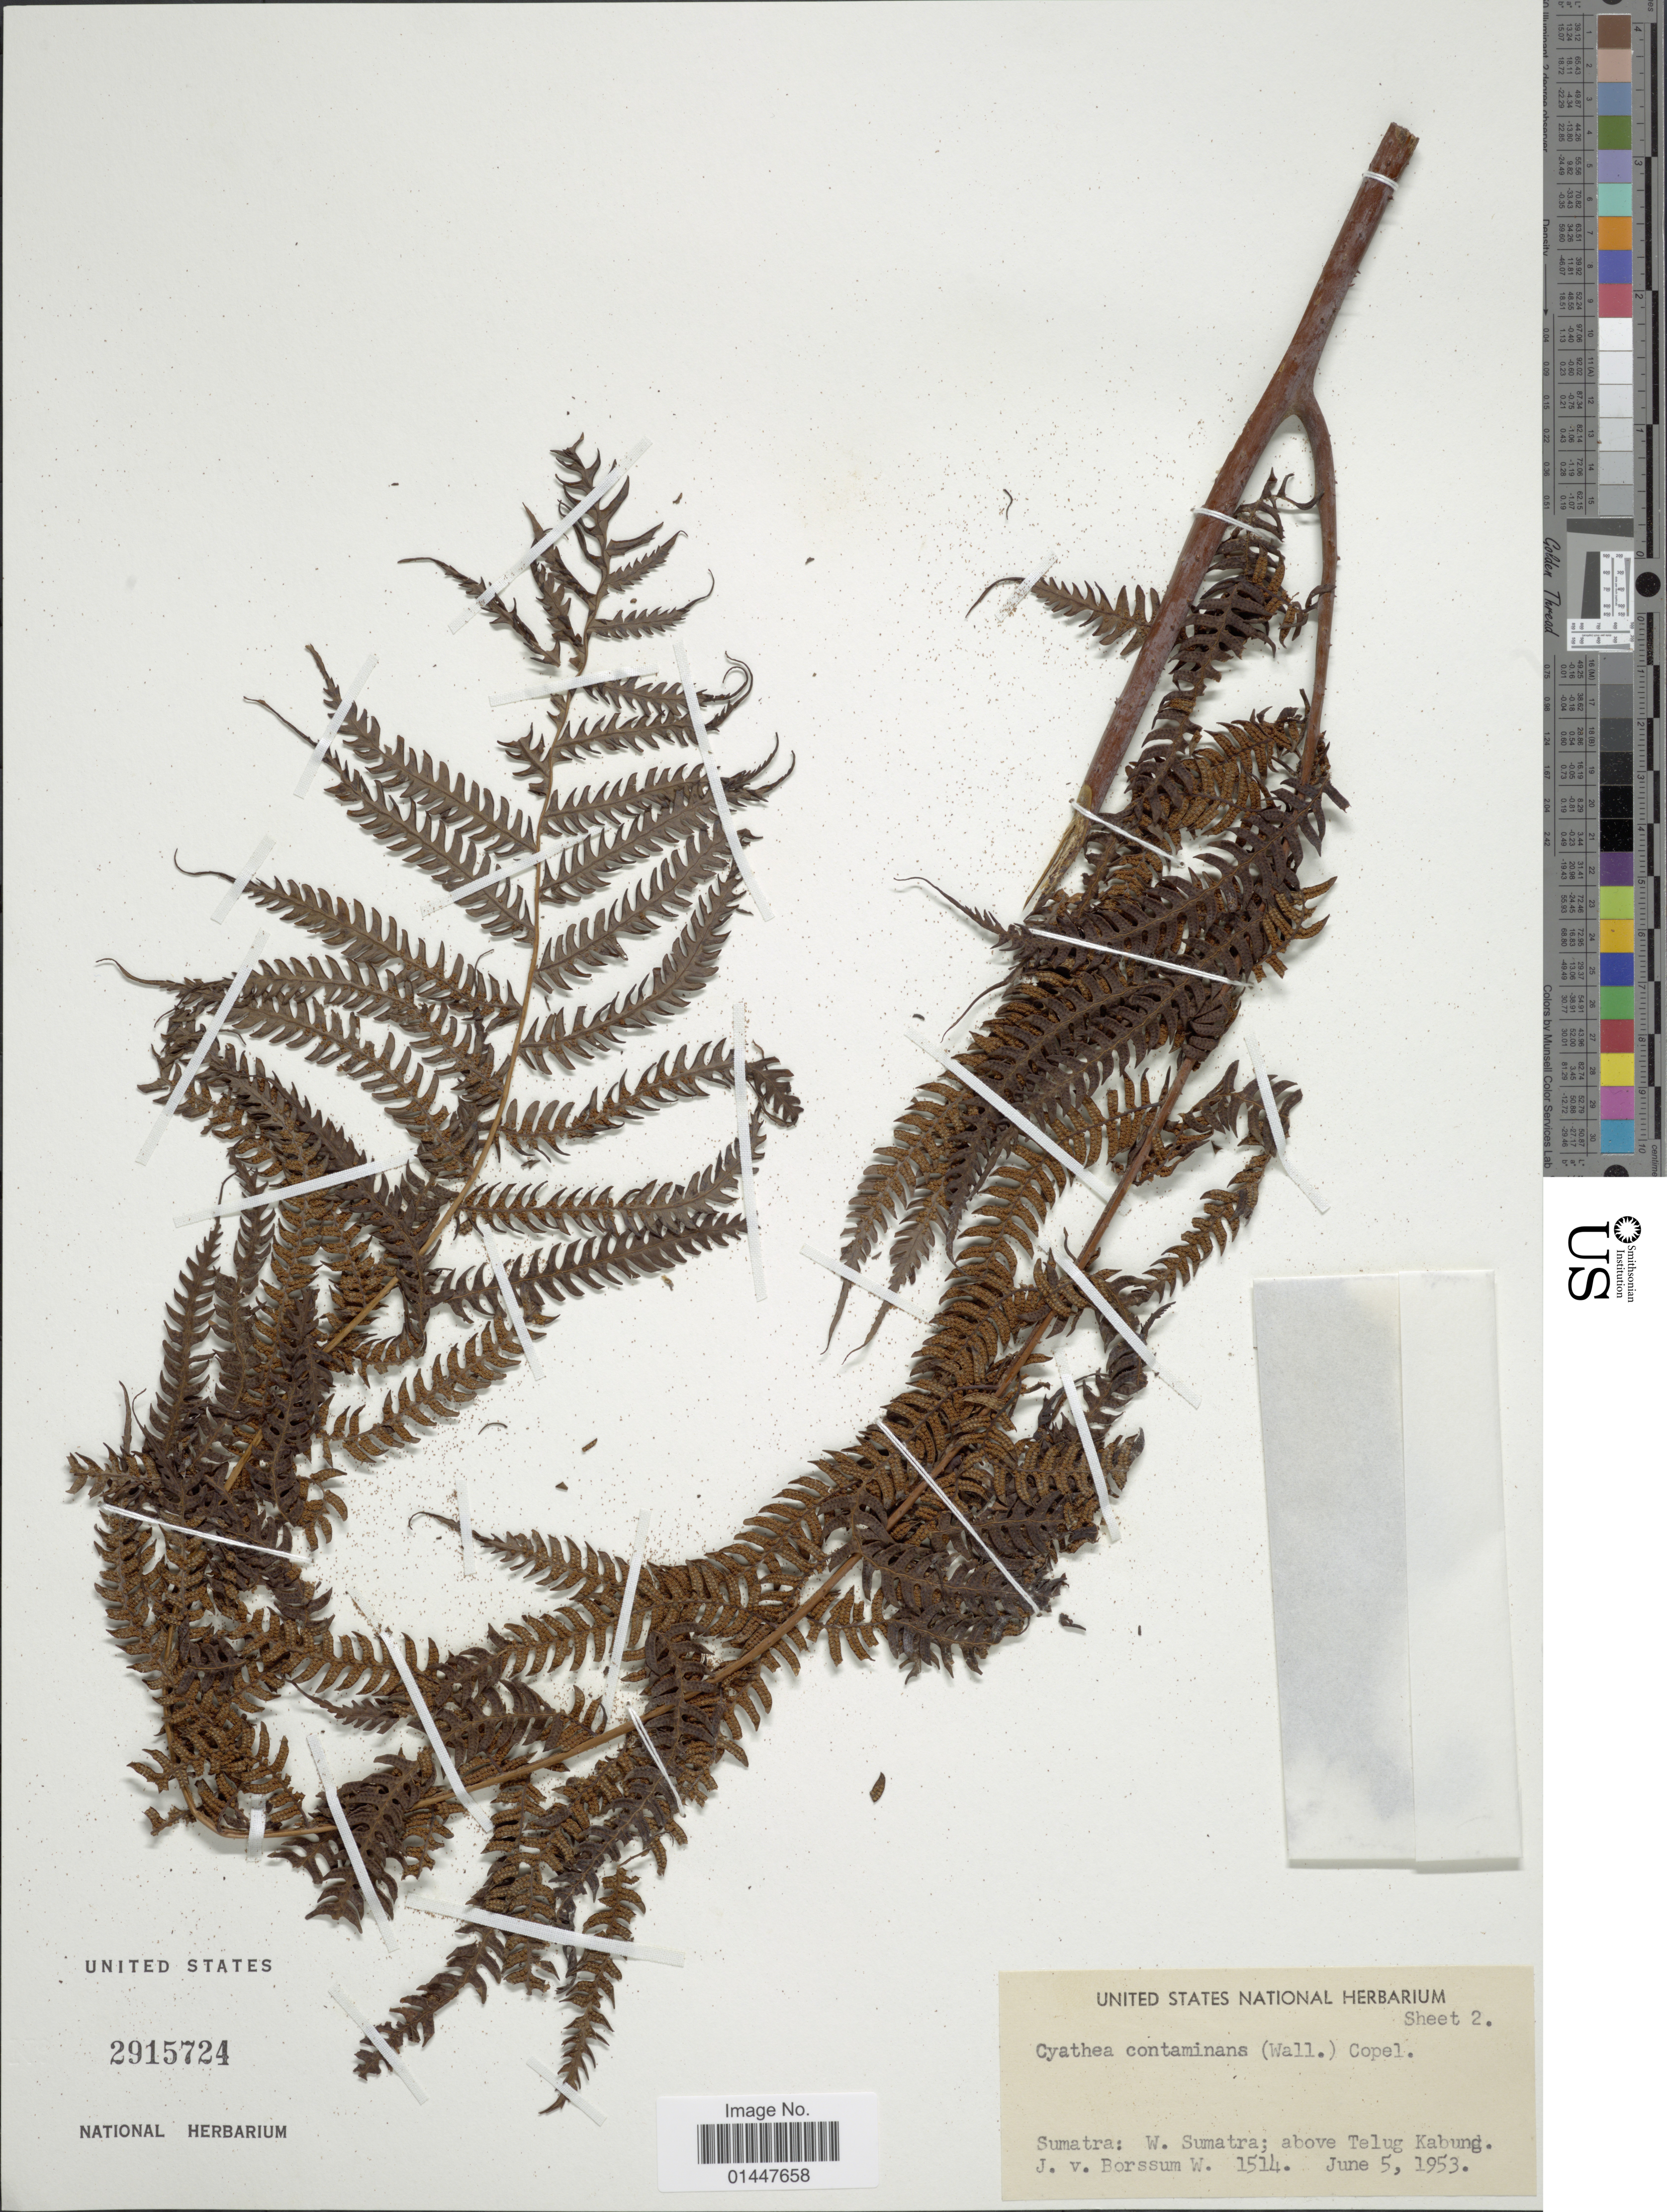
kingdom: Plantae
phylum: Tracheophyta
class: Polypodiopsida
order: Cyatheales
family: Cyatheaceae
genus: Sphaeropteris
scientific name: Sphaeropteris glauca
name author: (Blume) R.M. Tryon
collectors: J. Borssum Waalkes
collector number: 1514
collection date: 1953-06-05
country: Indonesia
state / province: Sumatra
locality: W. Sumatra; above Telug Kabungi.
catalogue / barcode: US 2915724